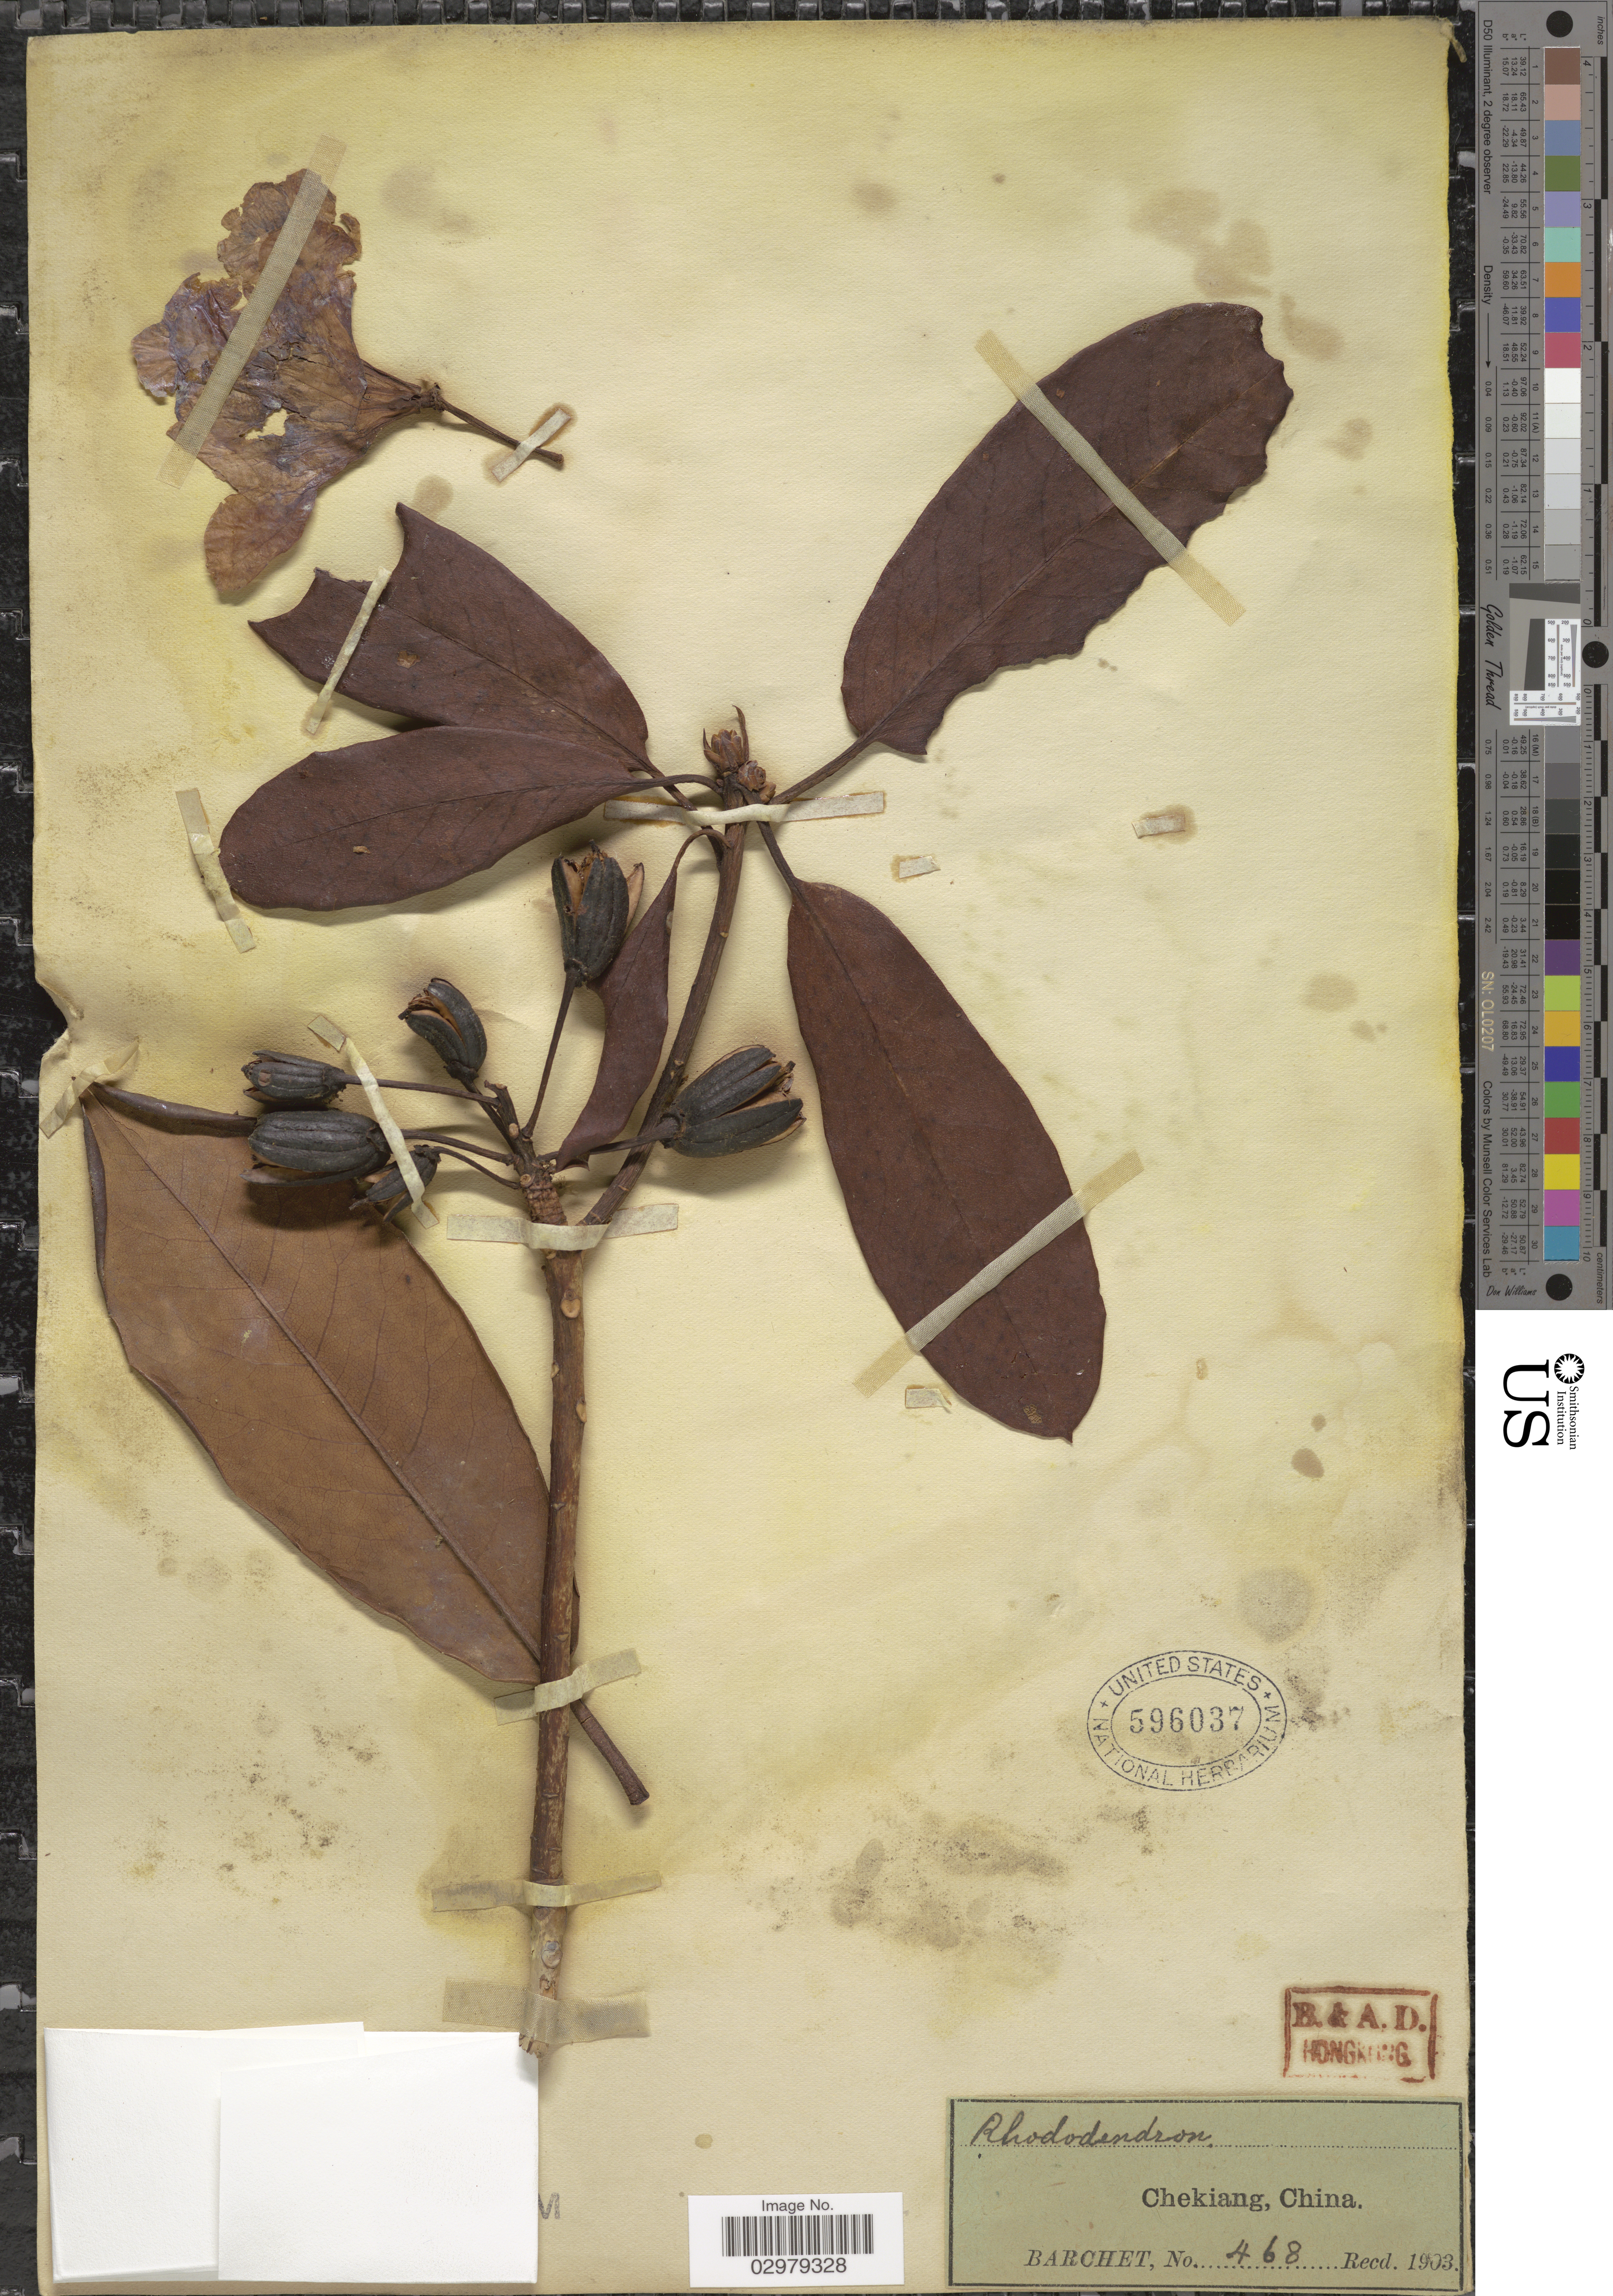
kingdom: Plantae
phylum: Tracheophyta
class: Magnoliopsida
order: Ericales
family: Ericaceae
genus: Rhododendron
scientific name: Rhododendron sp.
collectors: Barchet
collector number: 468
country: China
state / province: Zhejiang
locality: Chekiang.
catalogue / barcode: US 596037